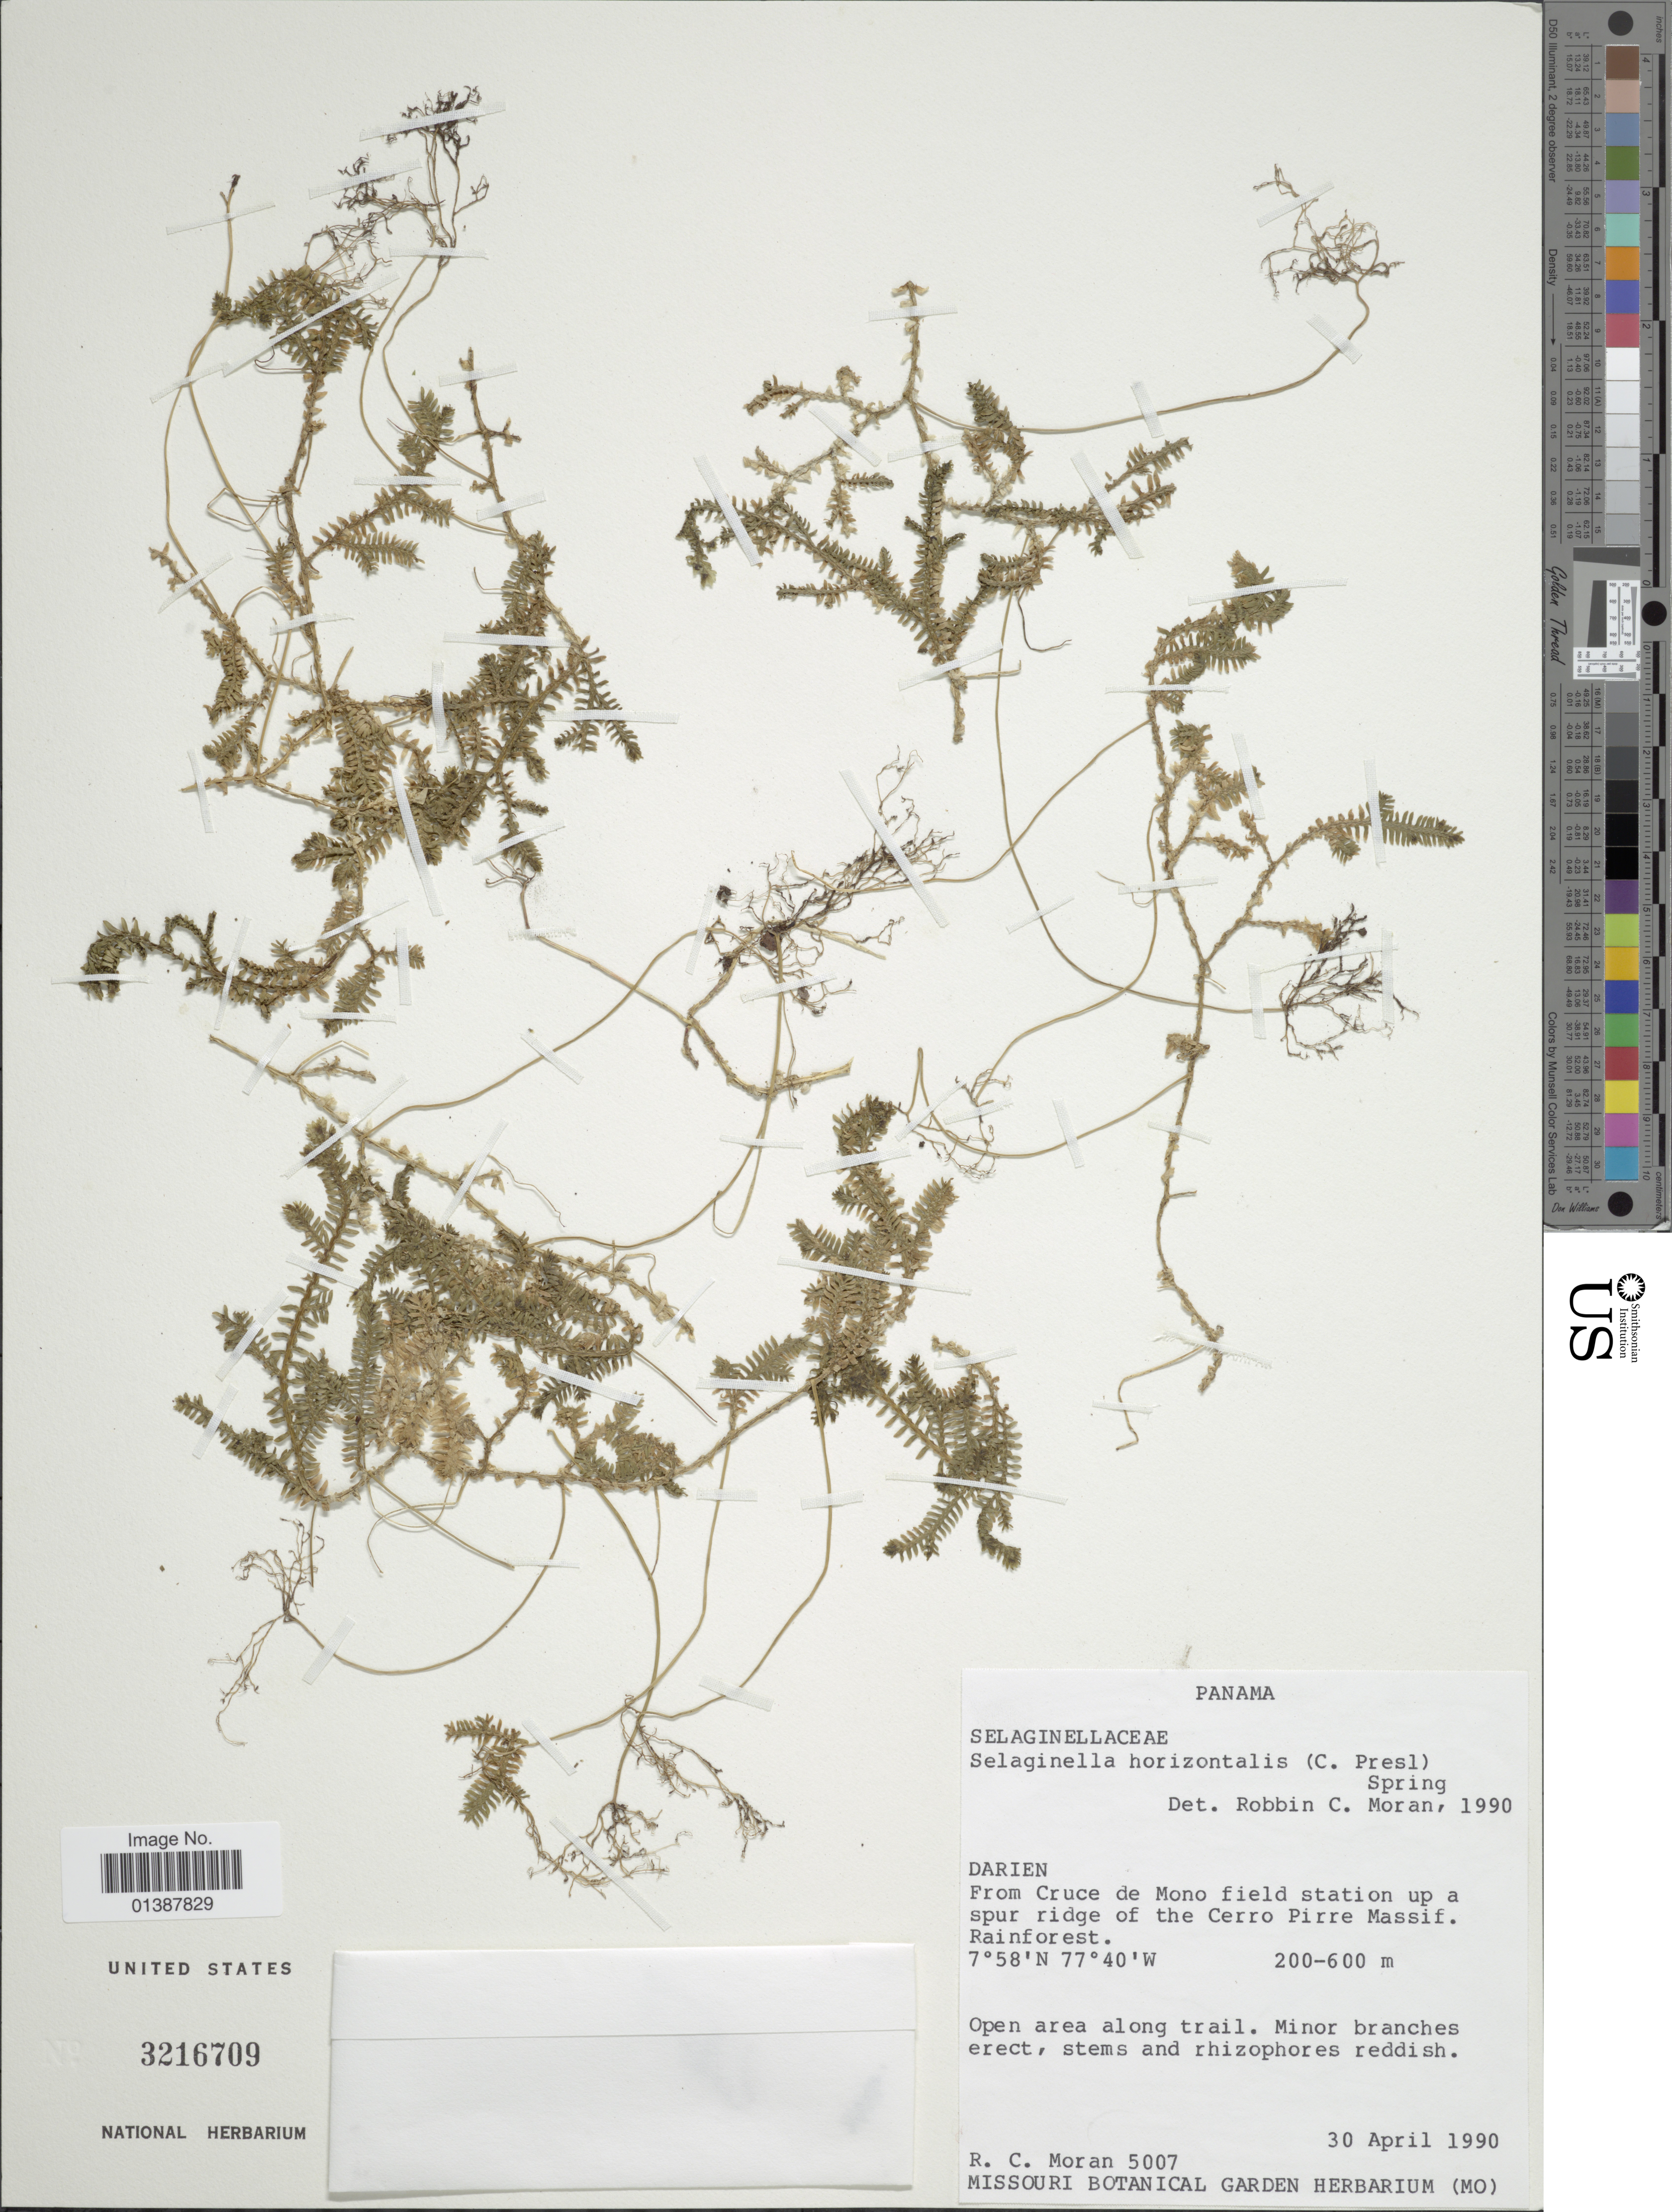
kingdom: Plantae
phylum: Tracheophyta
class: Lycopodiopsida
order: Selaginellales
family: Selaginellaceae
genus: Selaginella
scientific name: Selaginella horizontalis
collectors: R. C. Moran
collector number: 5007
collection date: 1990-04-30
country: Panama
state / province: Darién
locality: From Cruce de Mono Field station up a spur ridge of the Cerro Pirre Massif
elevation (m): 200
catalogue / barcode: US 3216709